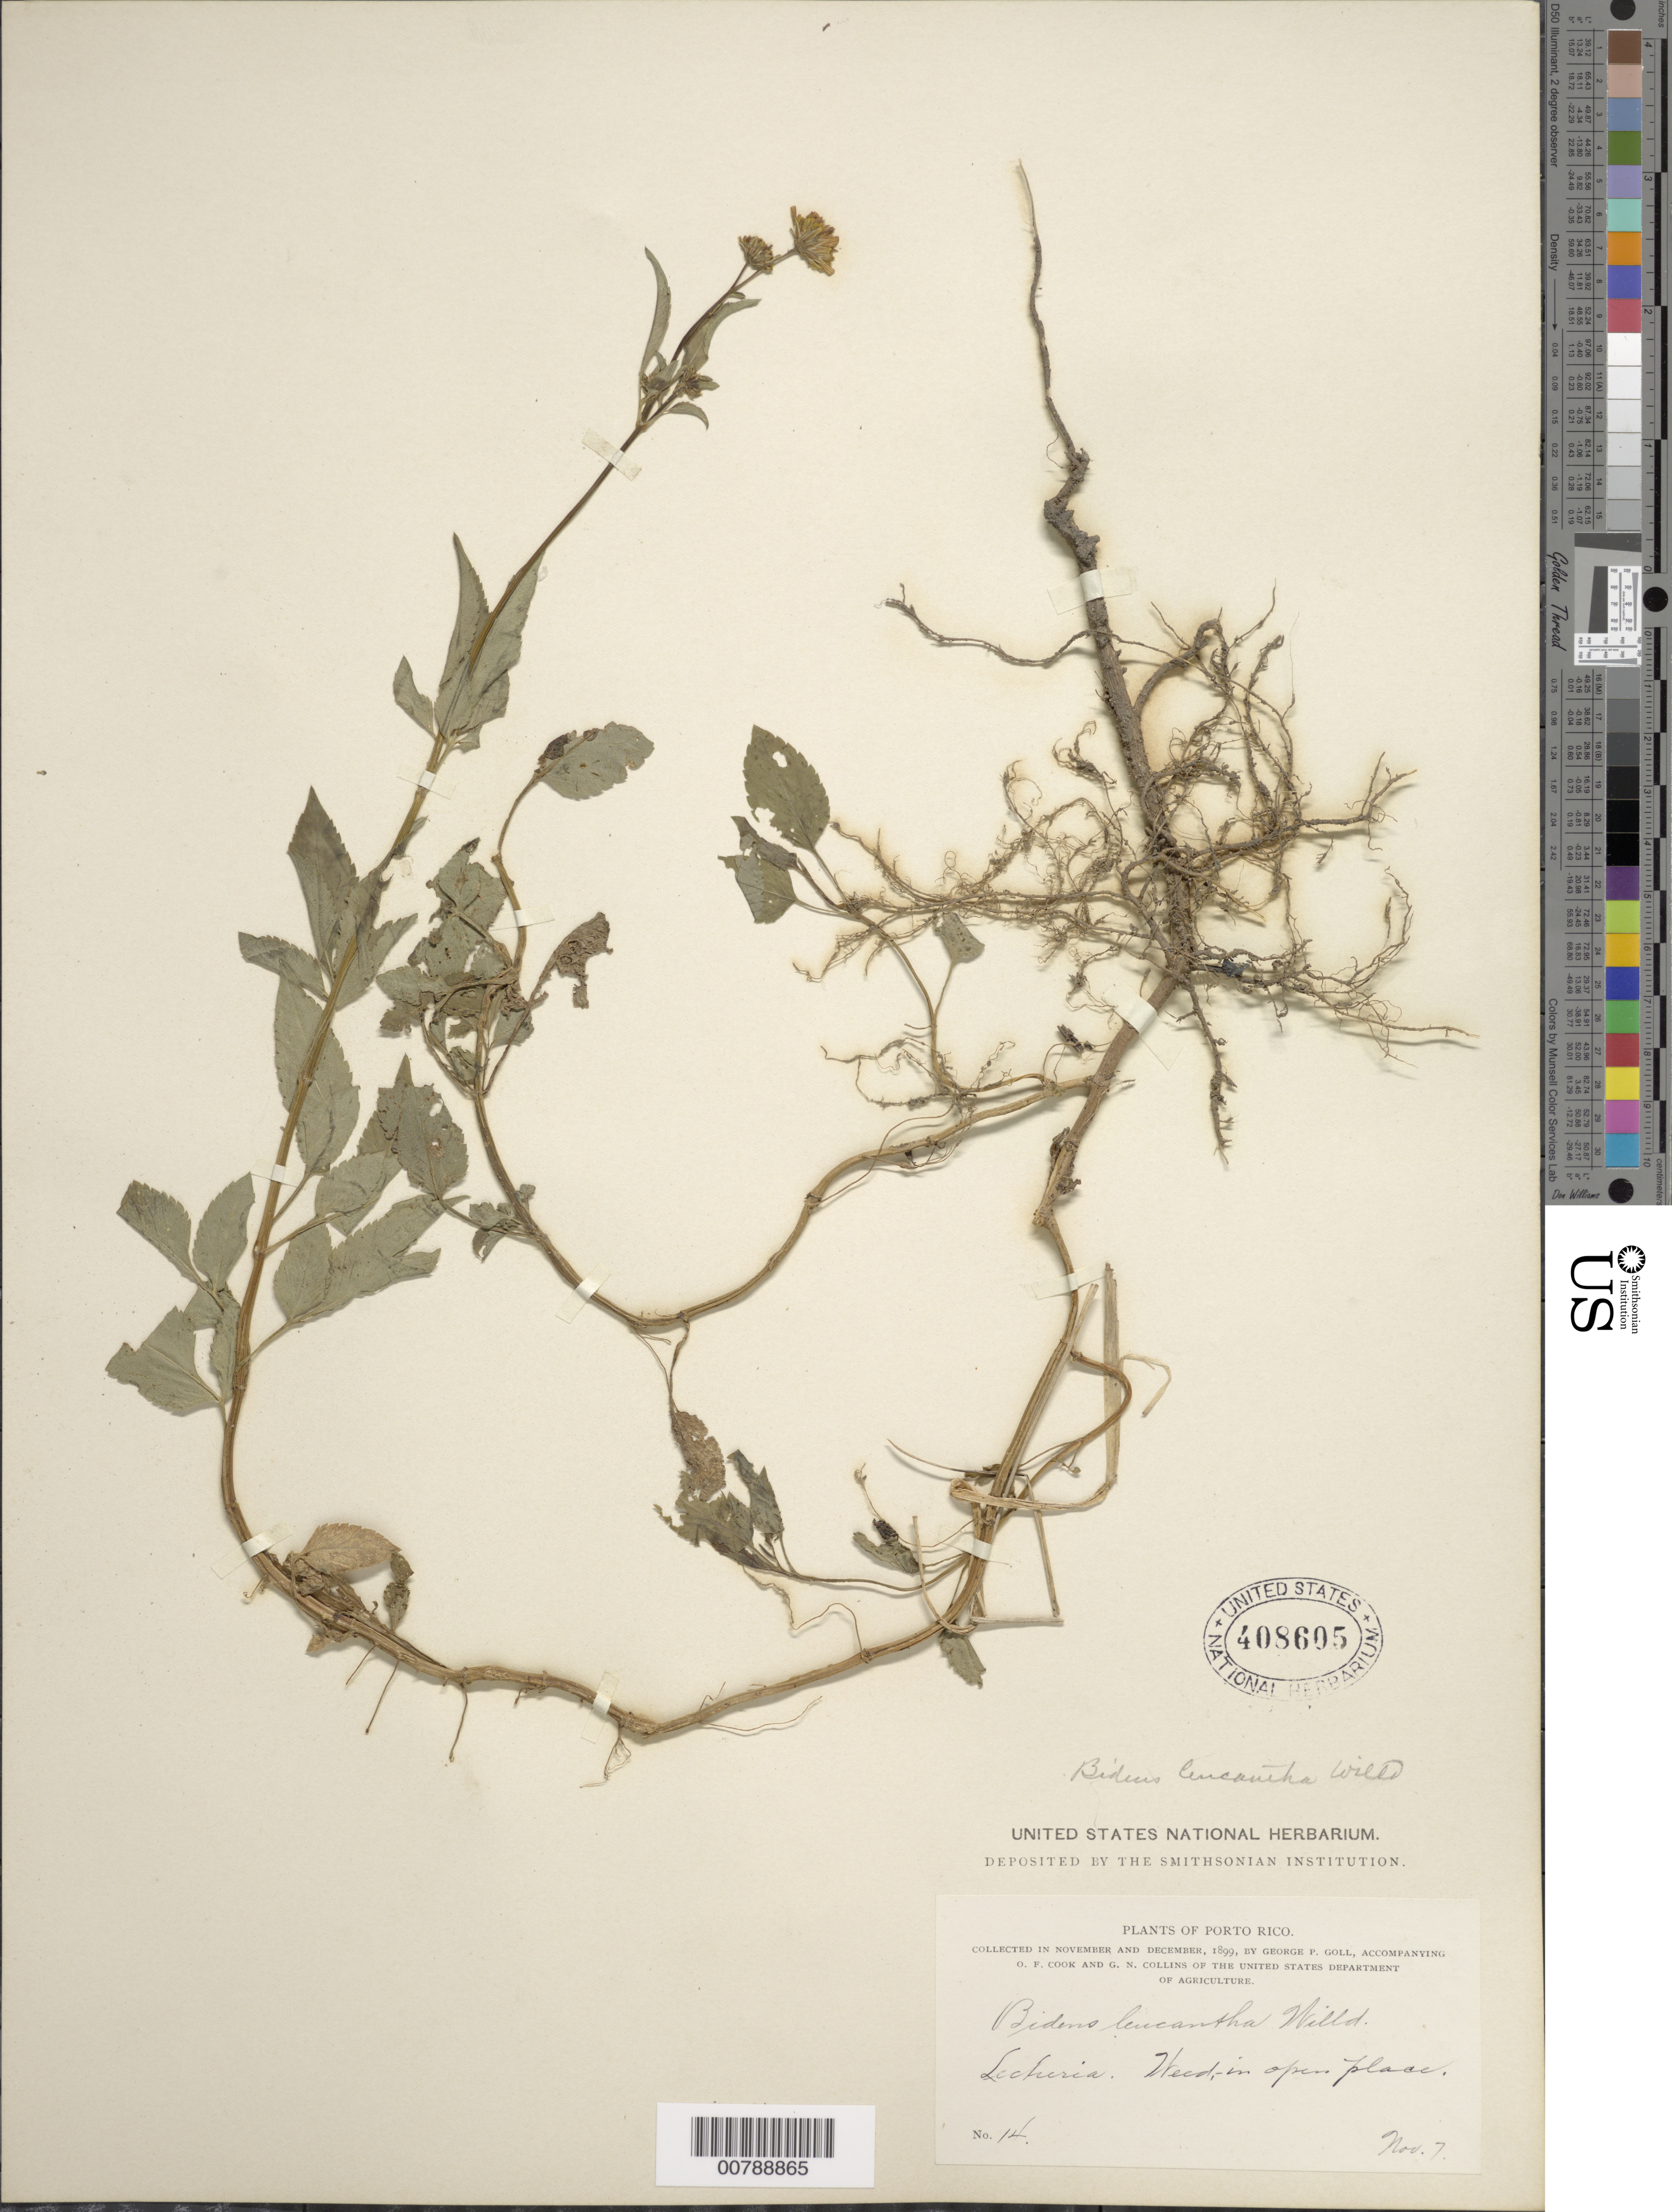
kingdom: Plantae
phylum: Tracheophyta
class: Magnoliopsida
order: Asterales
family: Asteraceae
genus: Bidens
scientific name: Bidens alba var. radiata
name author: (Sch. Bip.) R.E. Ballard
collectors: G. Goll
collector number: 14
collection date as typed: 07 Nov 1899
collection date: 1899-11-07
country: Puerto Rico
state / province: San Juan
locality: Lecheria, in open places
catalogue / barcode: US 408605